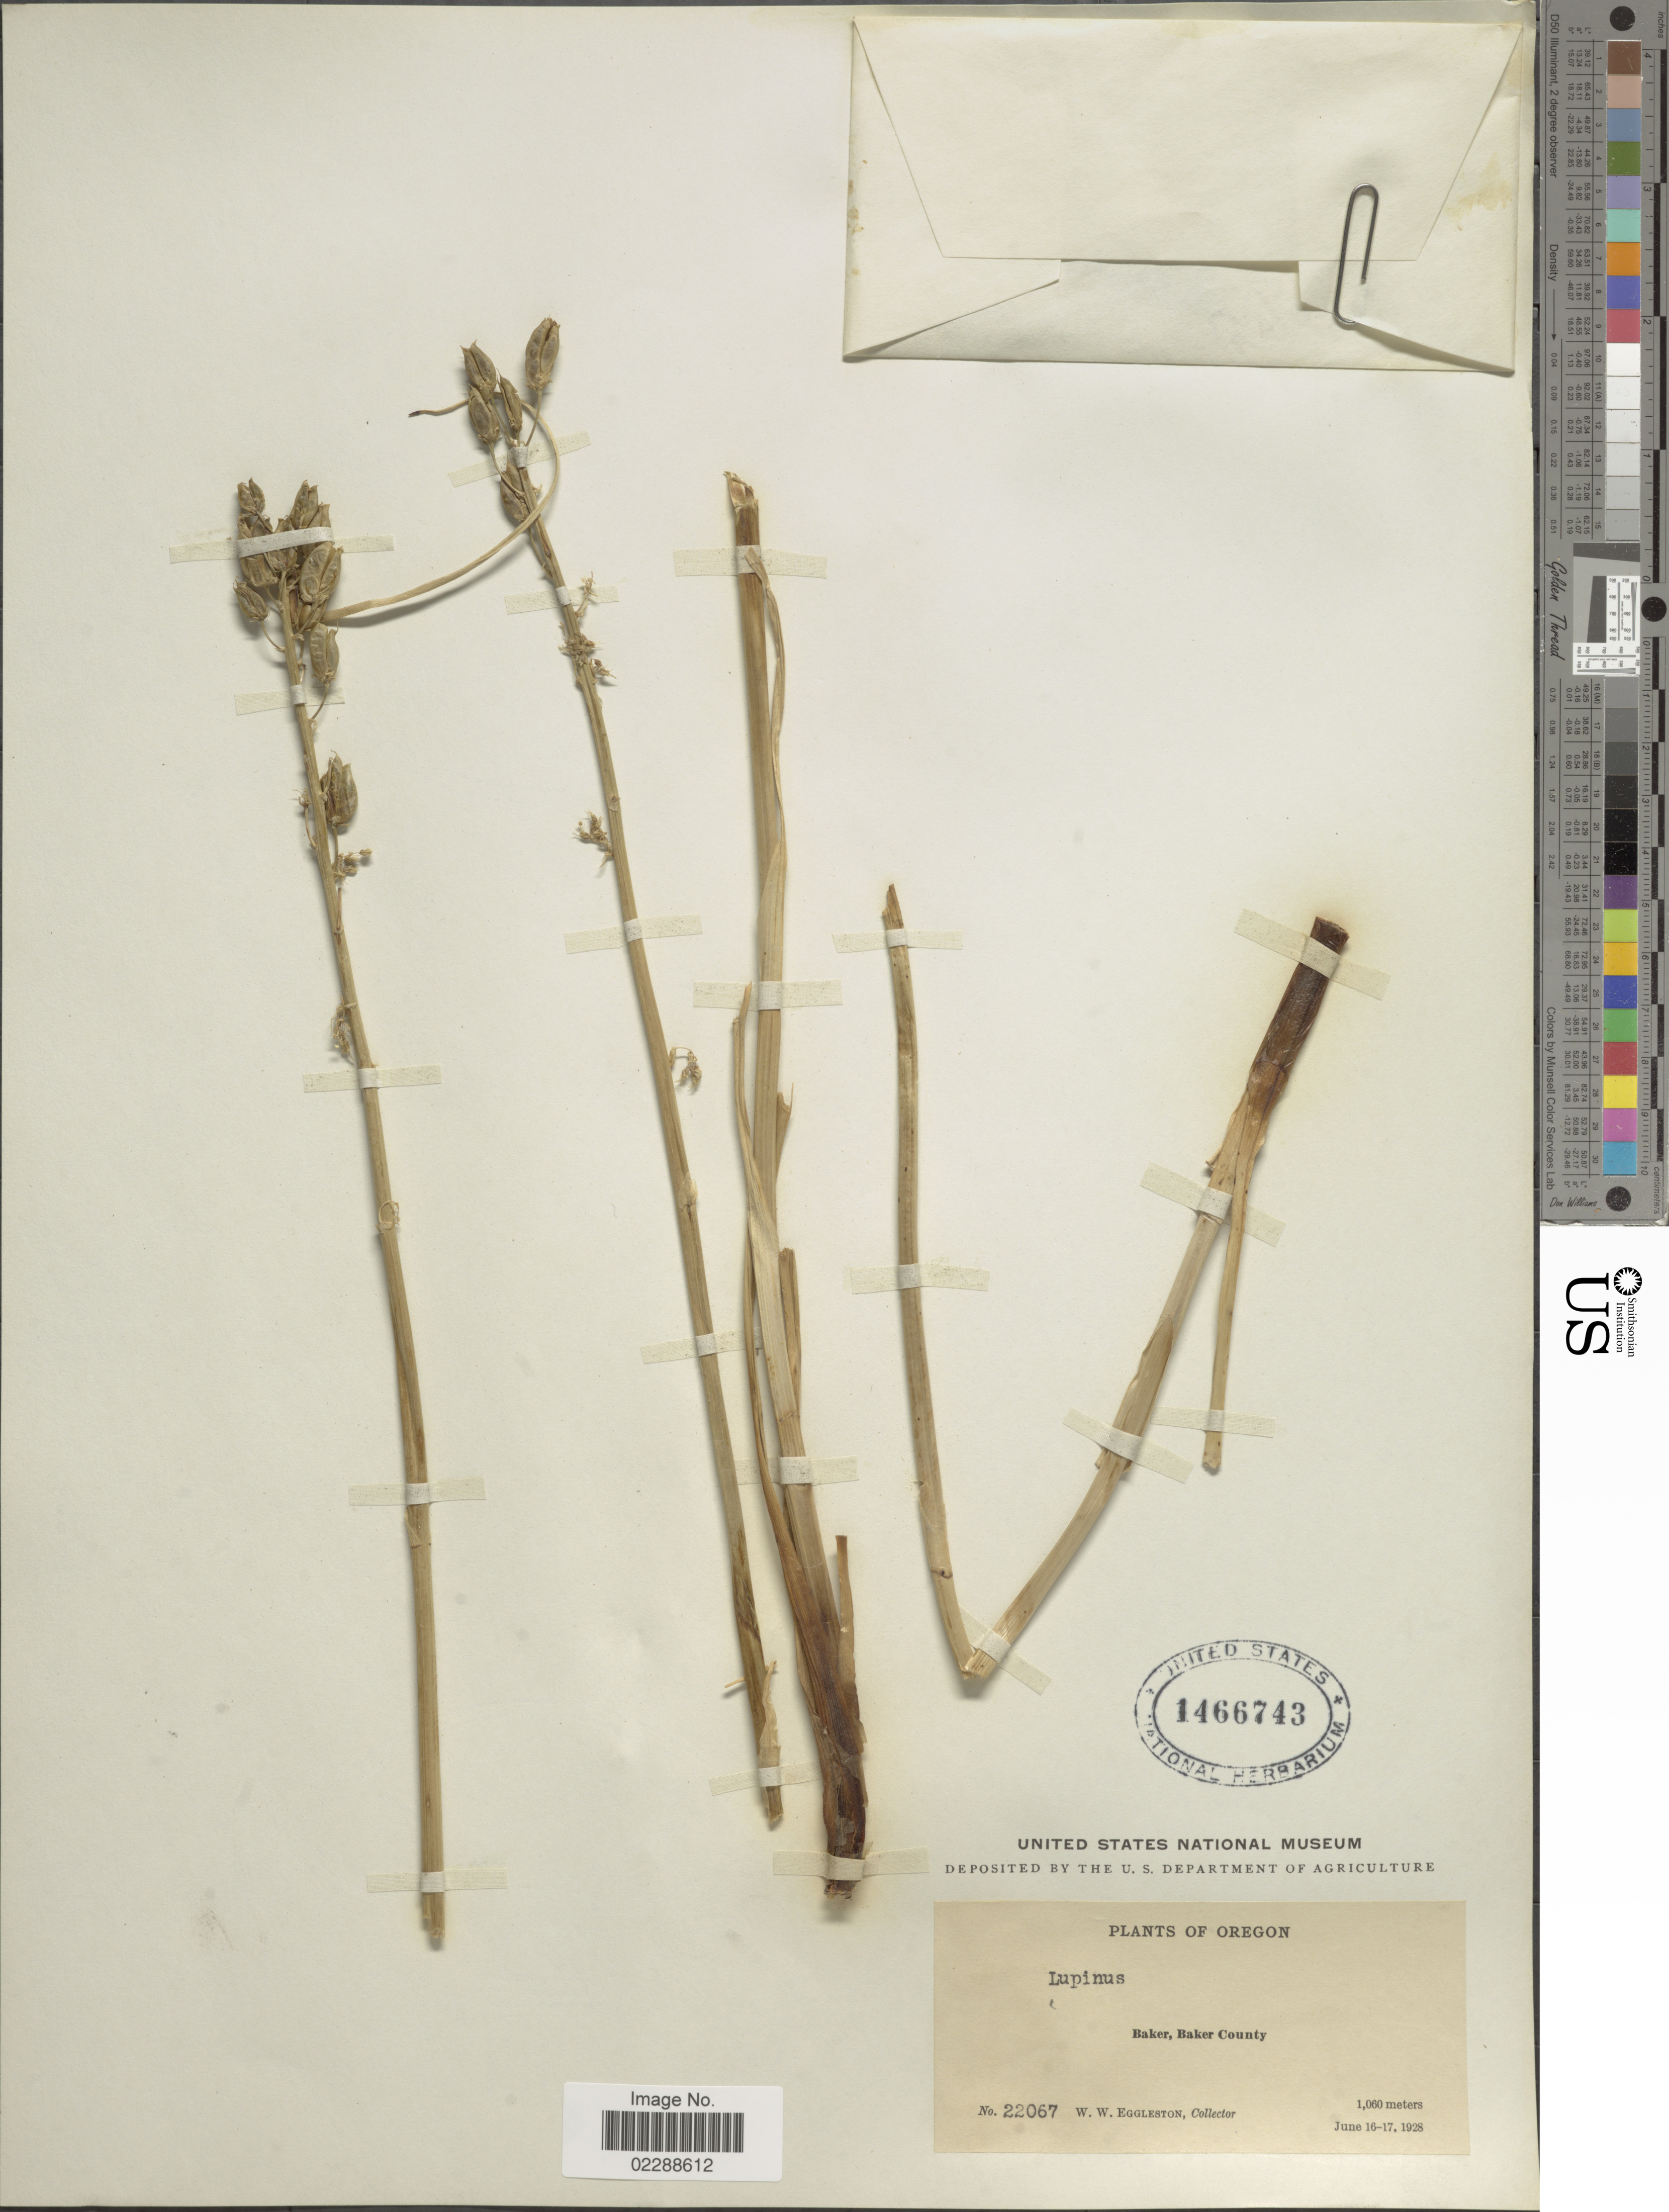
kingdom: Plantae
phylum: Tracheophyta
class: Magnoliopsida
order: Fabales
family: Fabaceae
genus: Lupinus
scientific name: Lupinus sp.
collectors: W. W. Eggleston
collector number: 22067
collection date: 1928-06-16/1928-06-17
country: United States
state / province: Oregon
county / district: Baker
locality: Baker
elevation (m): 1060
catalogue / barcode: US 1466743